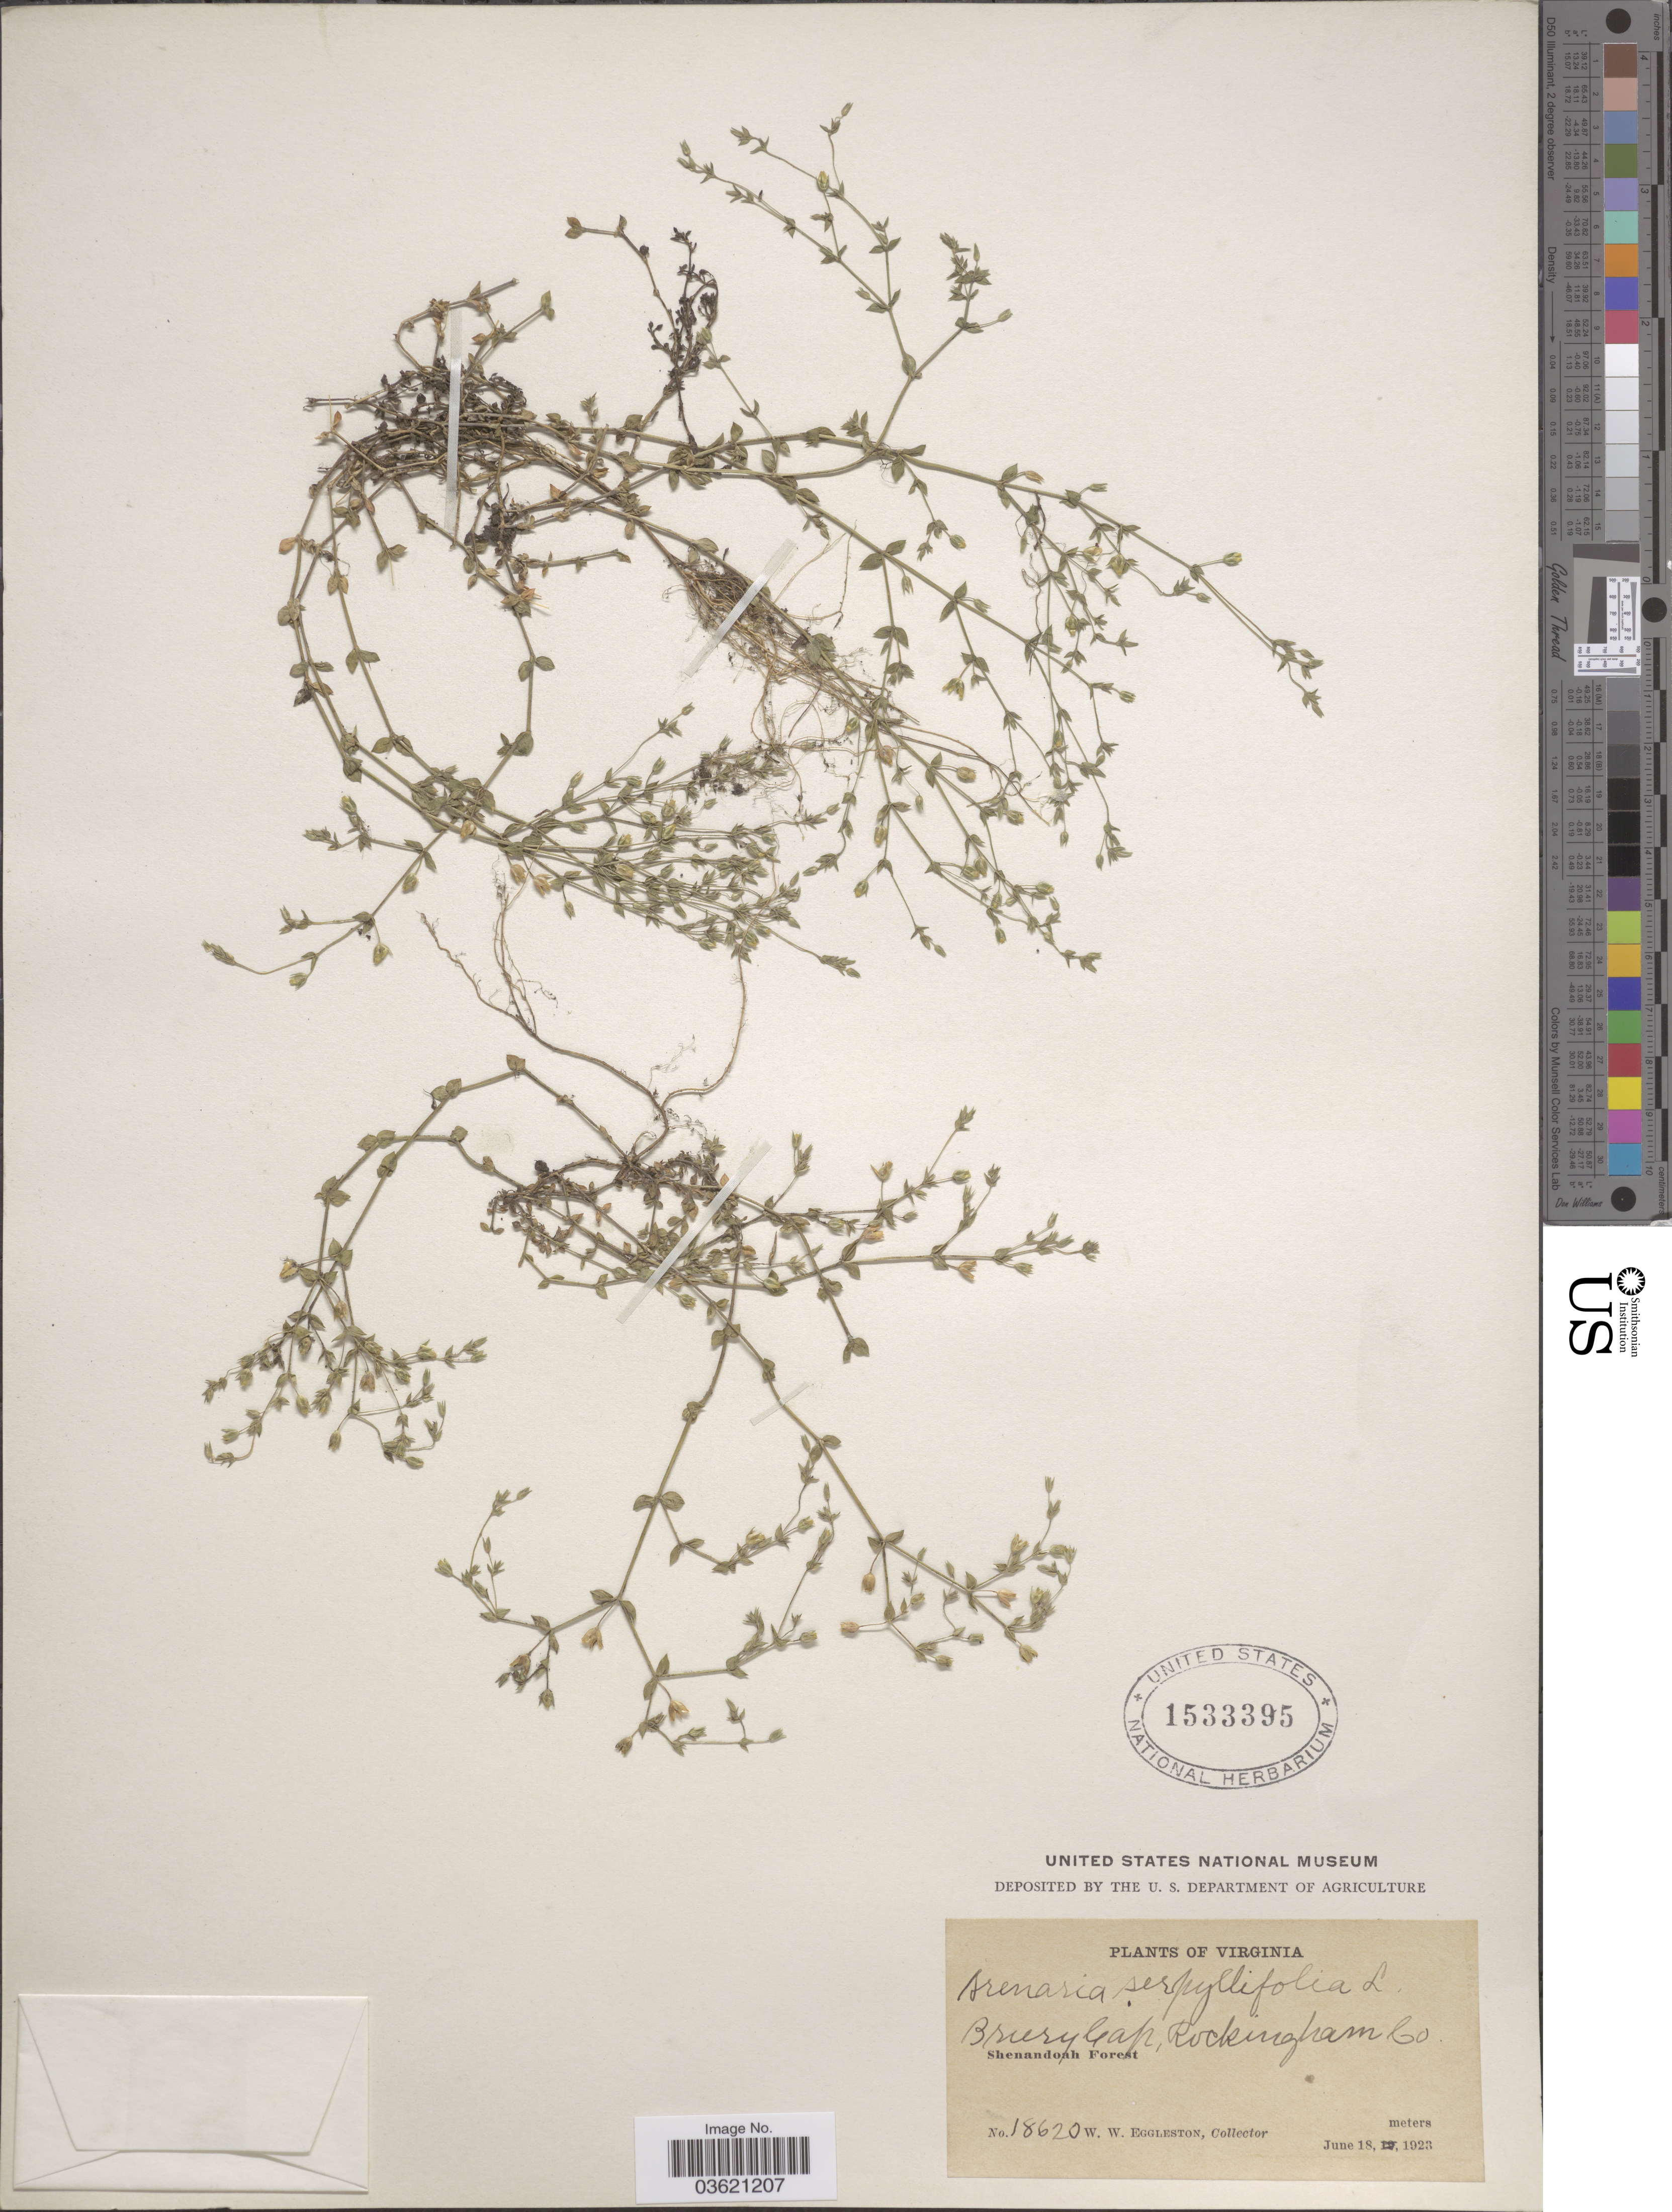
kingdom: Plantae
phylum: Tracheophyta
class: Magnoliopsida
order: Caryophyllales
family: Caryophyllaceae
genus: Arenaria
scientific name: Arenaria serpyllifolia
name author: L.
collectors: W. W. Eggleston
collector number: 18620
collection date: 1923-06-18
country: United States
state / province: Virginia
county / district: Rockingham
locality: Brury Cap, Rockingham Co. Shenandoah Forest.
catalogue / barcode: US 1533395